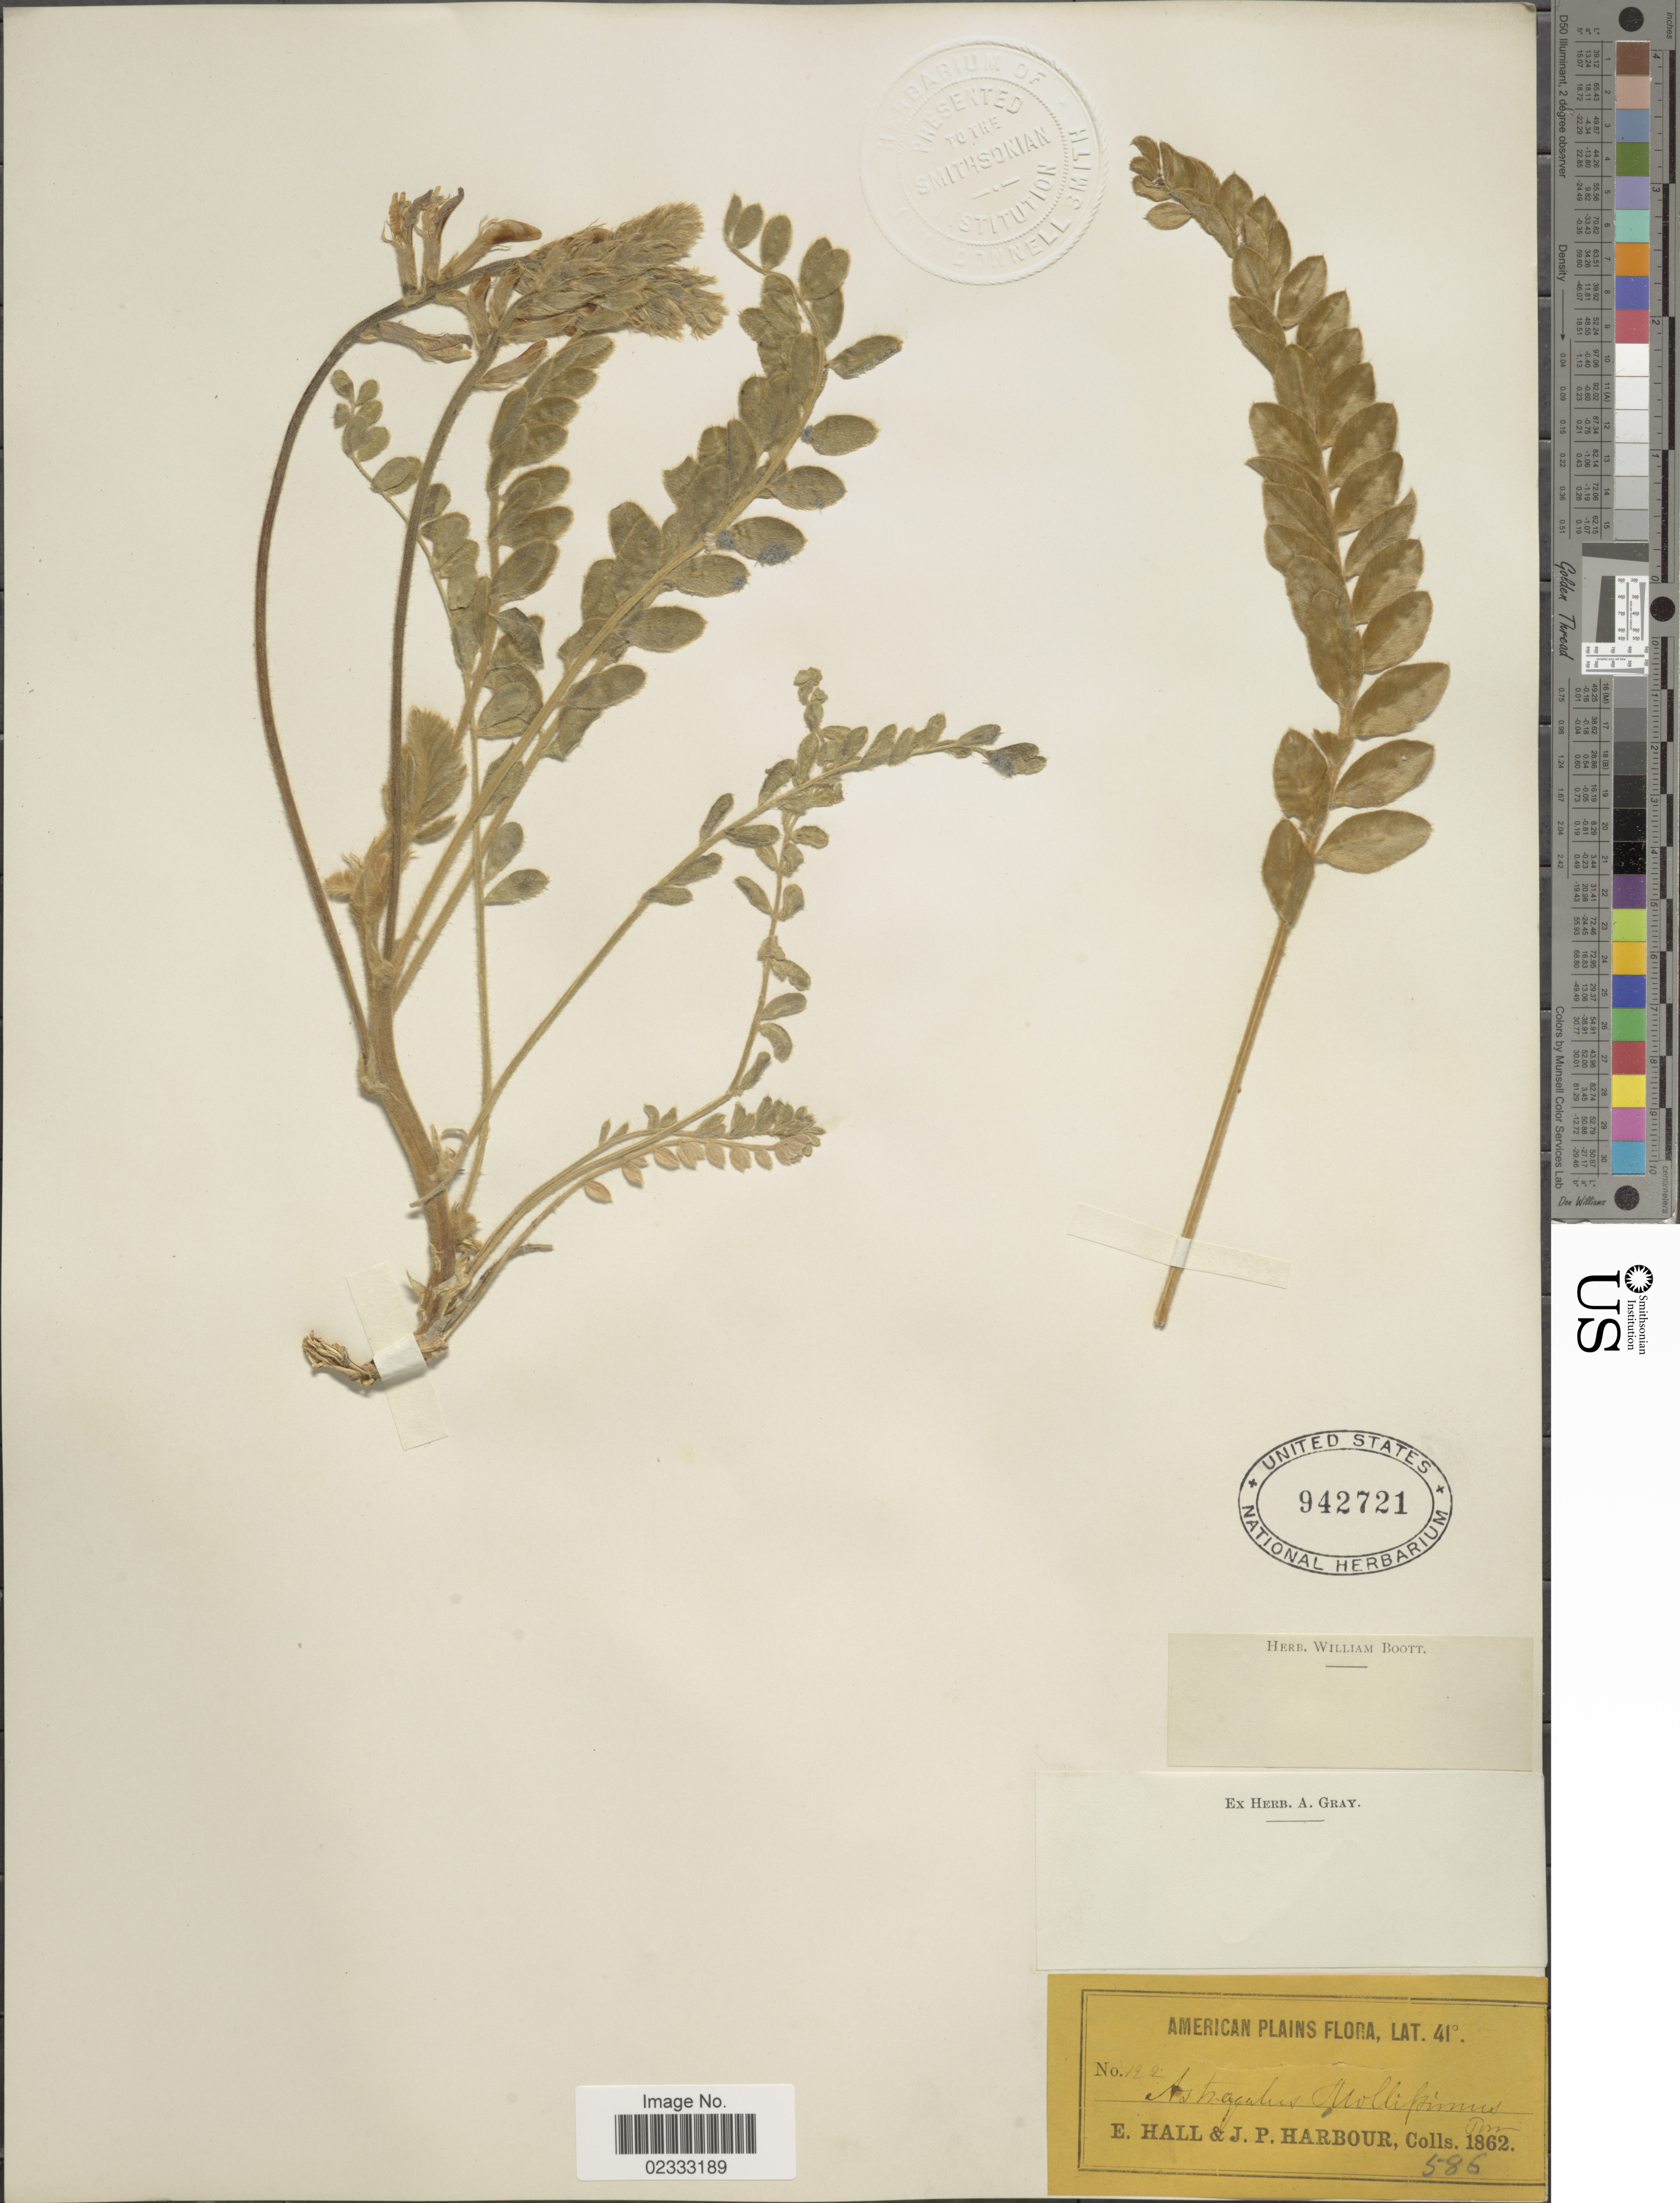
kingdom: Plantae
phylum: Tracheophyta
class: Magnoliopsida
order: Fabales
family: Fabaceae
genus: Astragalus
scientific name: Astragalus mollissimus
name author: Torr.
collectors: E. Hall & J. Harbour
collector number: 586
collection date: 1862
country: United States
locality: American Plains,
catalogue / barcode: US 942721